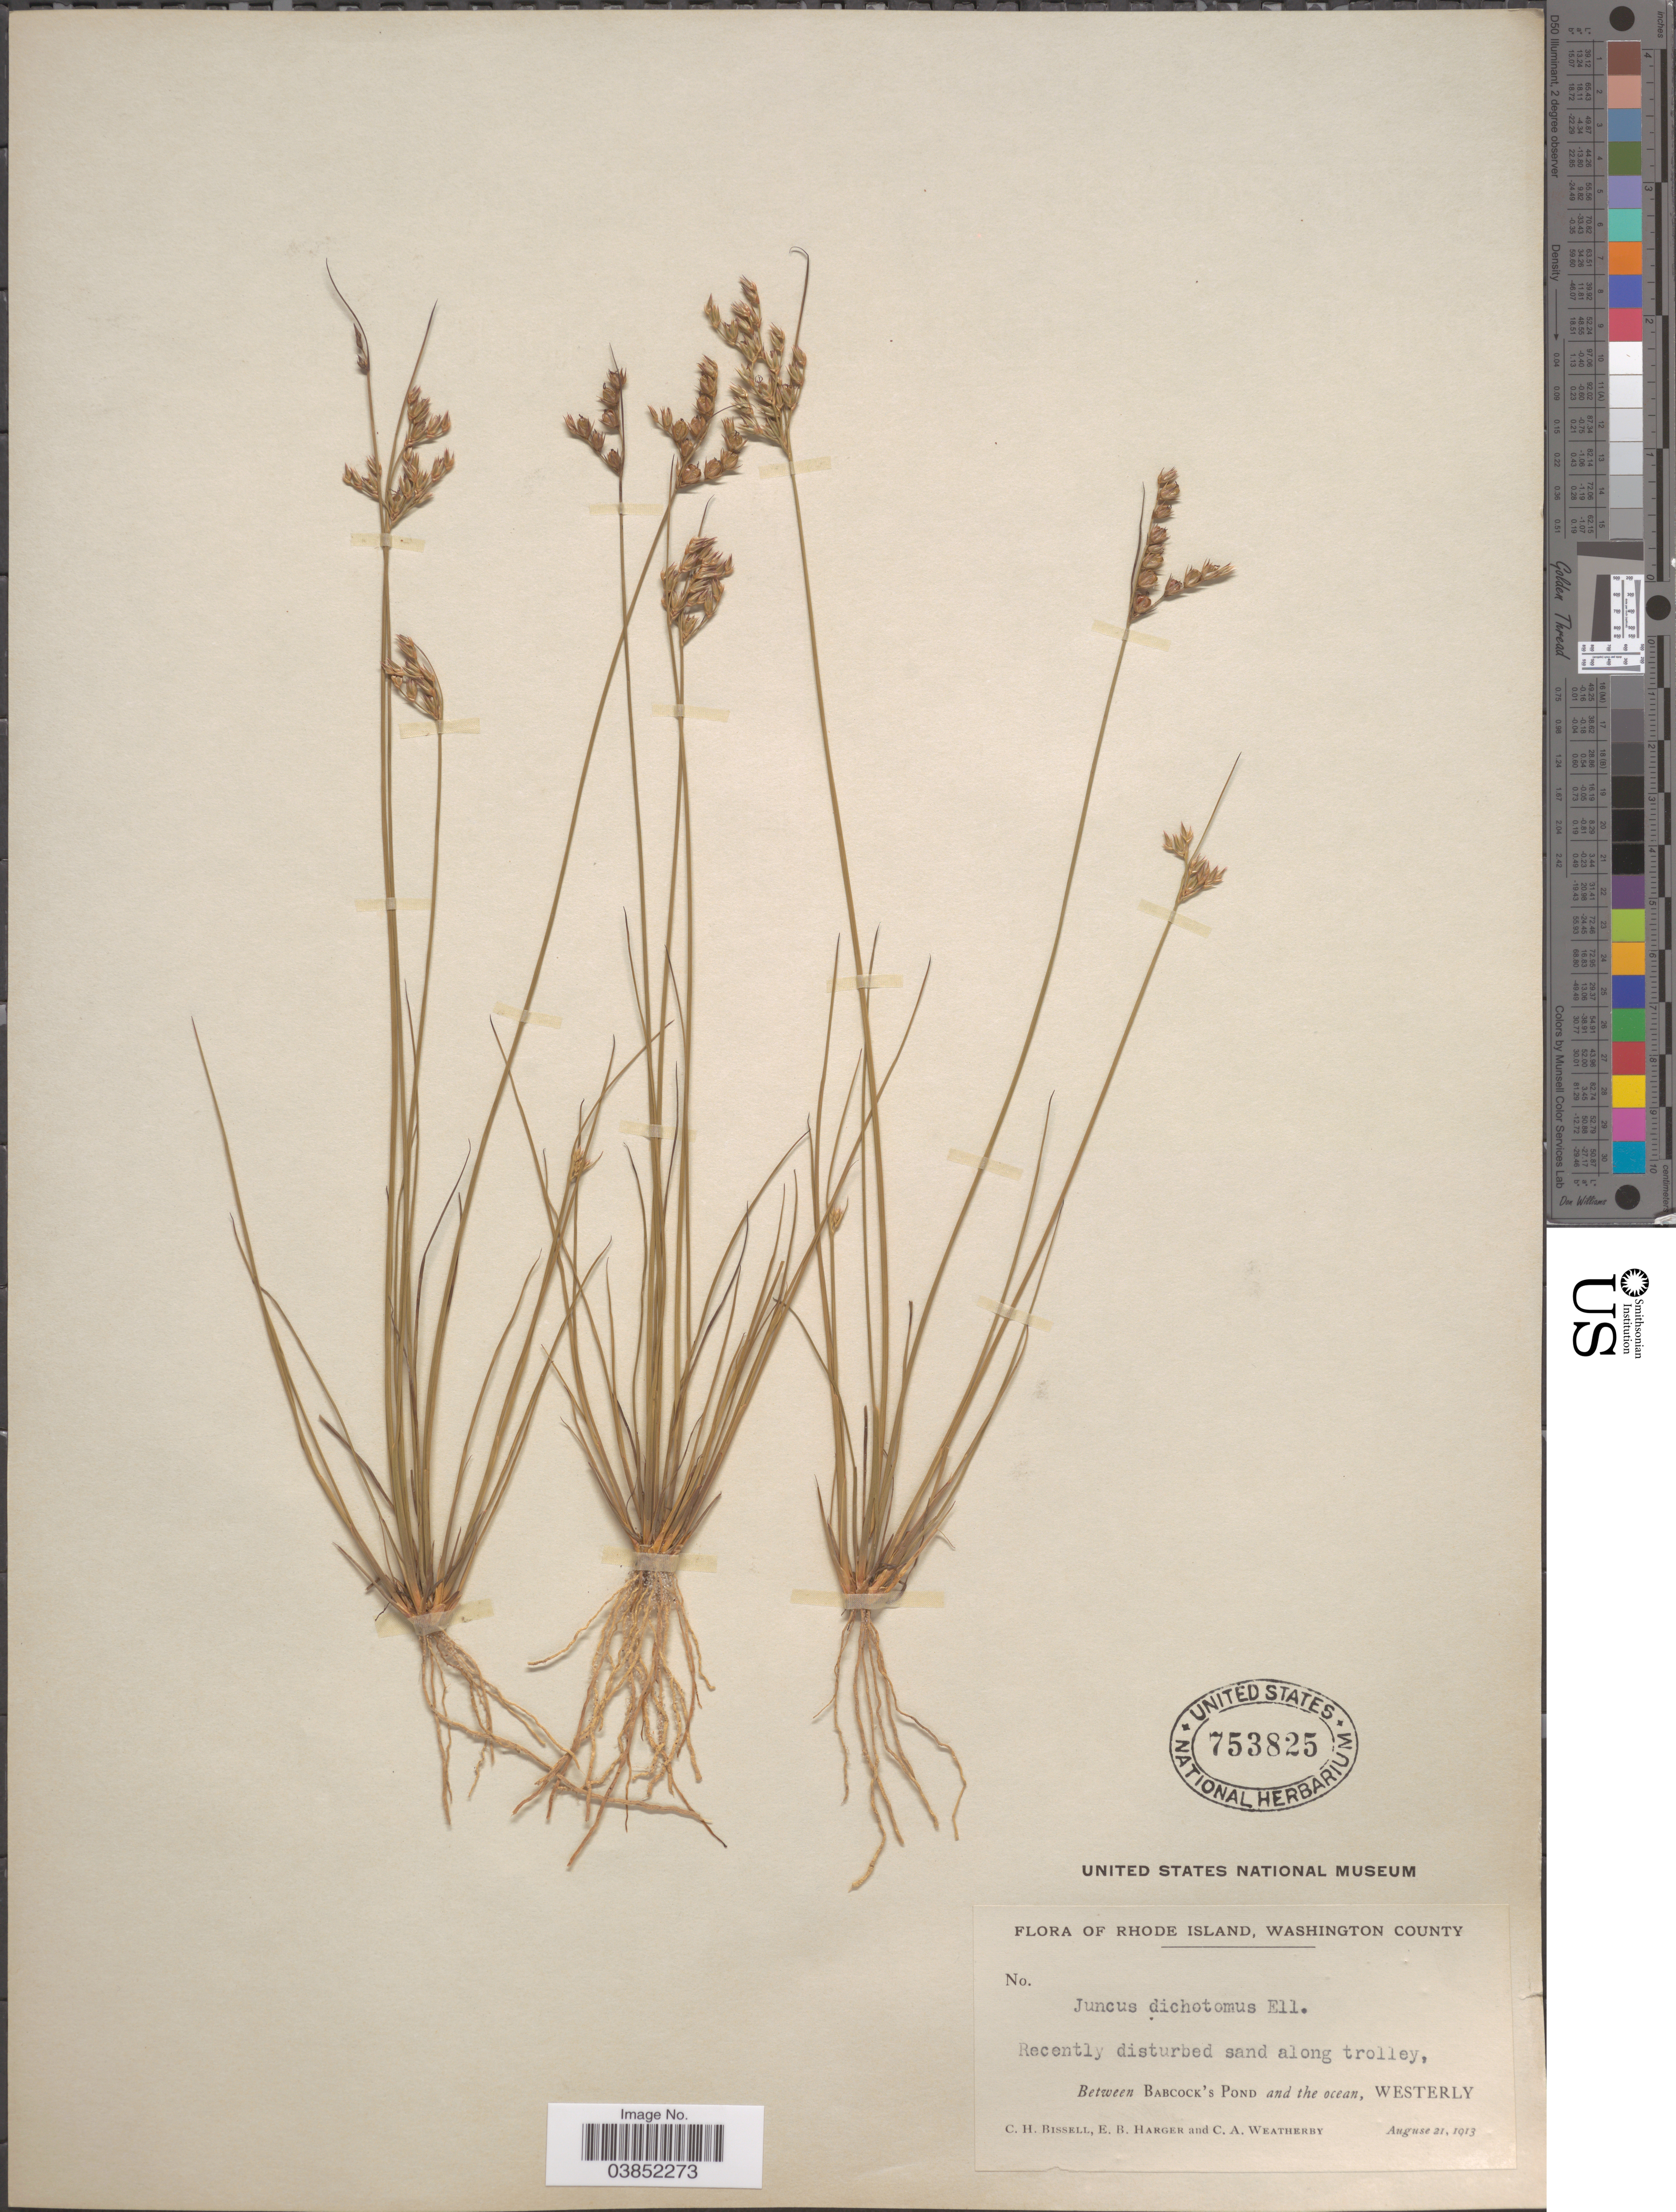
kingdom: Plantae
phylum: Tracheophyta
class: Liliopsida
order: Poales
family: Juncaceae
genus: Juncus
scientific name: Juncus dichotomus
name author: Elliott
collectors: C. Bissell, E. B. Harger & C. A. Weatherby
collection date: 1913-08-21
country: United States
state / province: Rhode Island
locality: Washington County. Between Babcock's Pond and the ocean, Westerly.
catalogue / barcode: US 753825